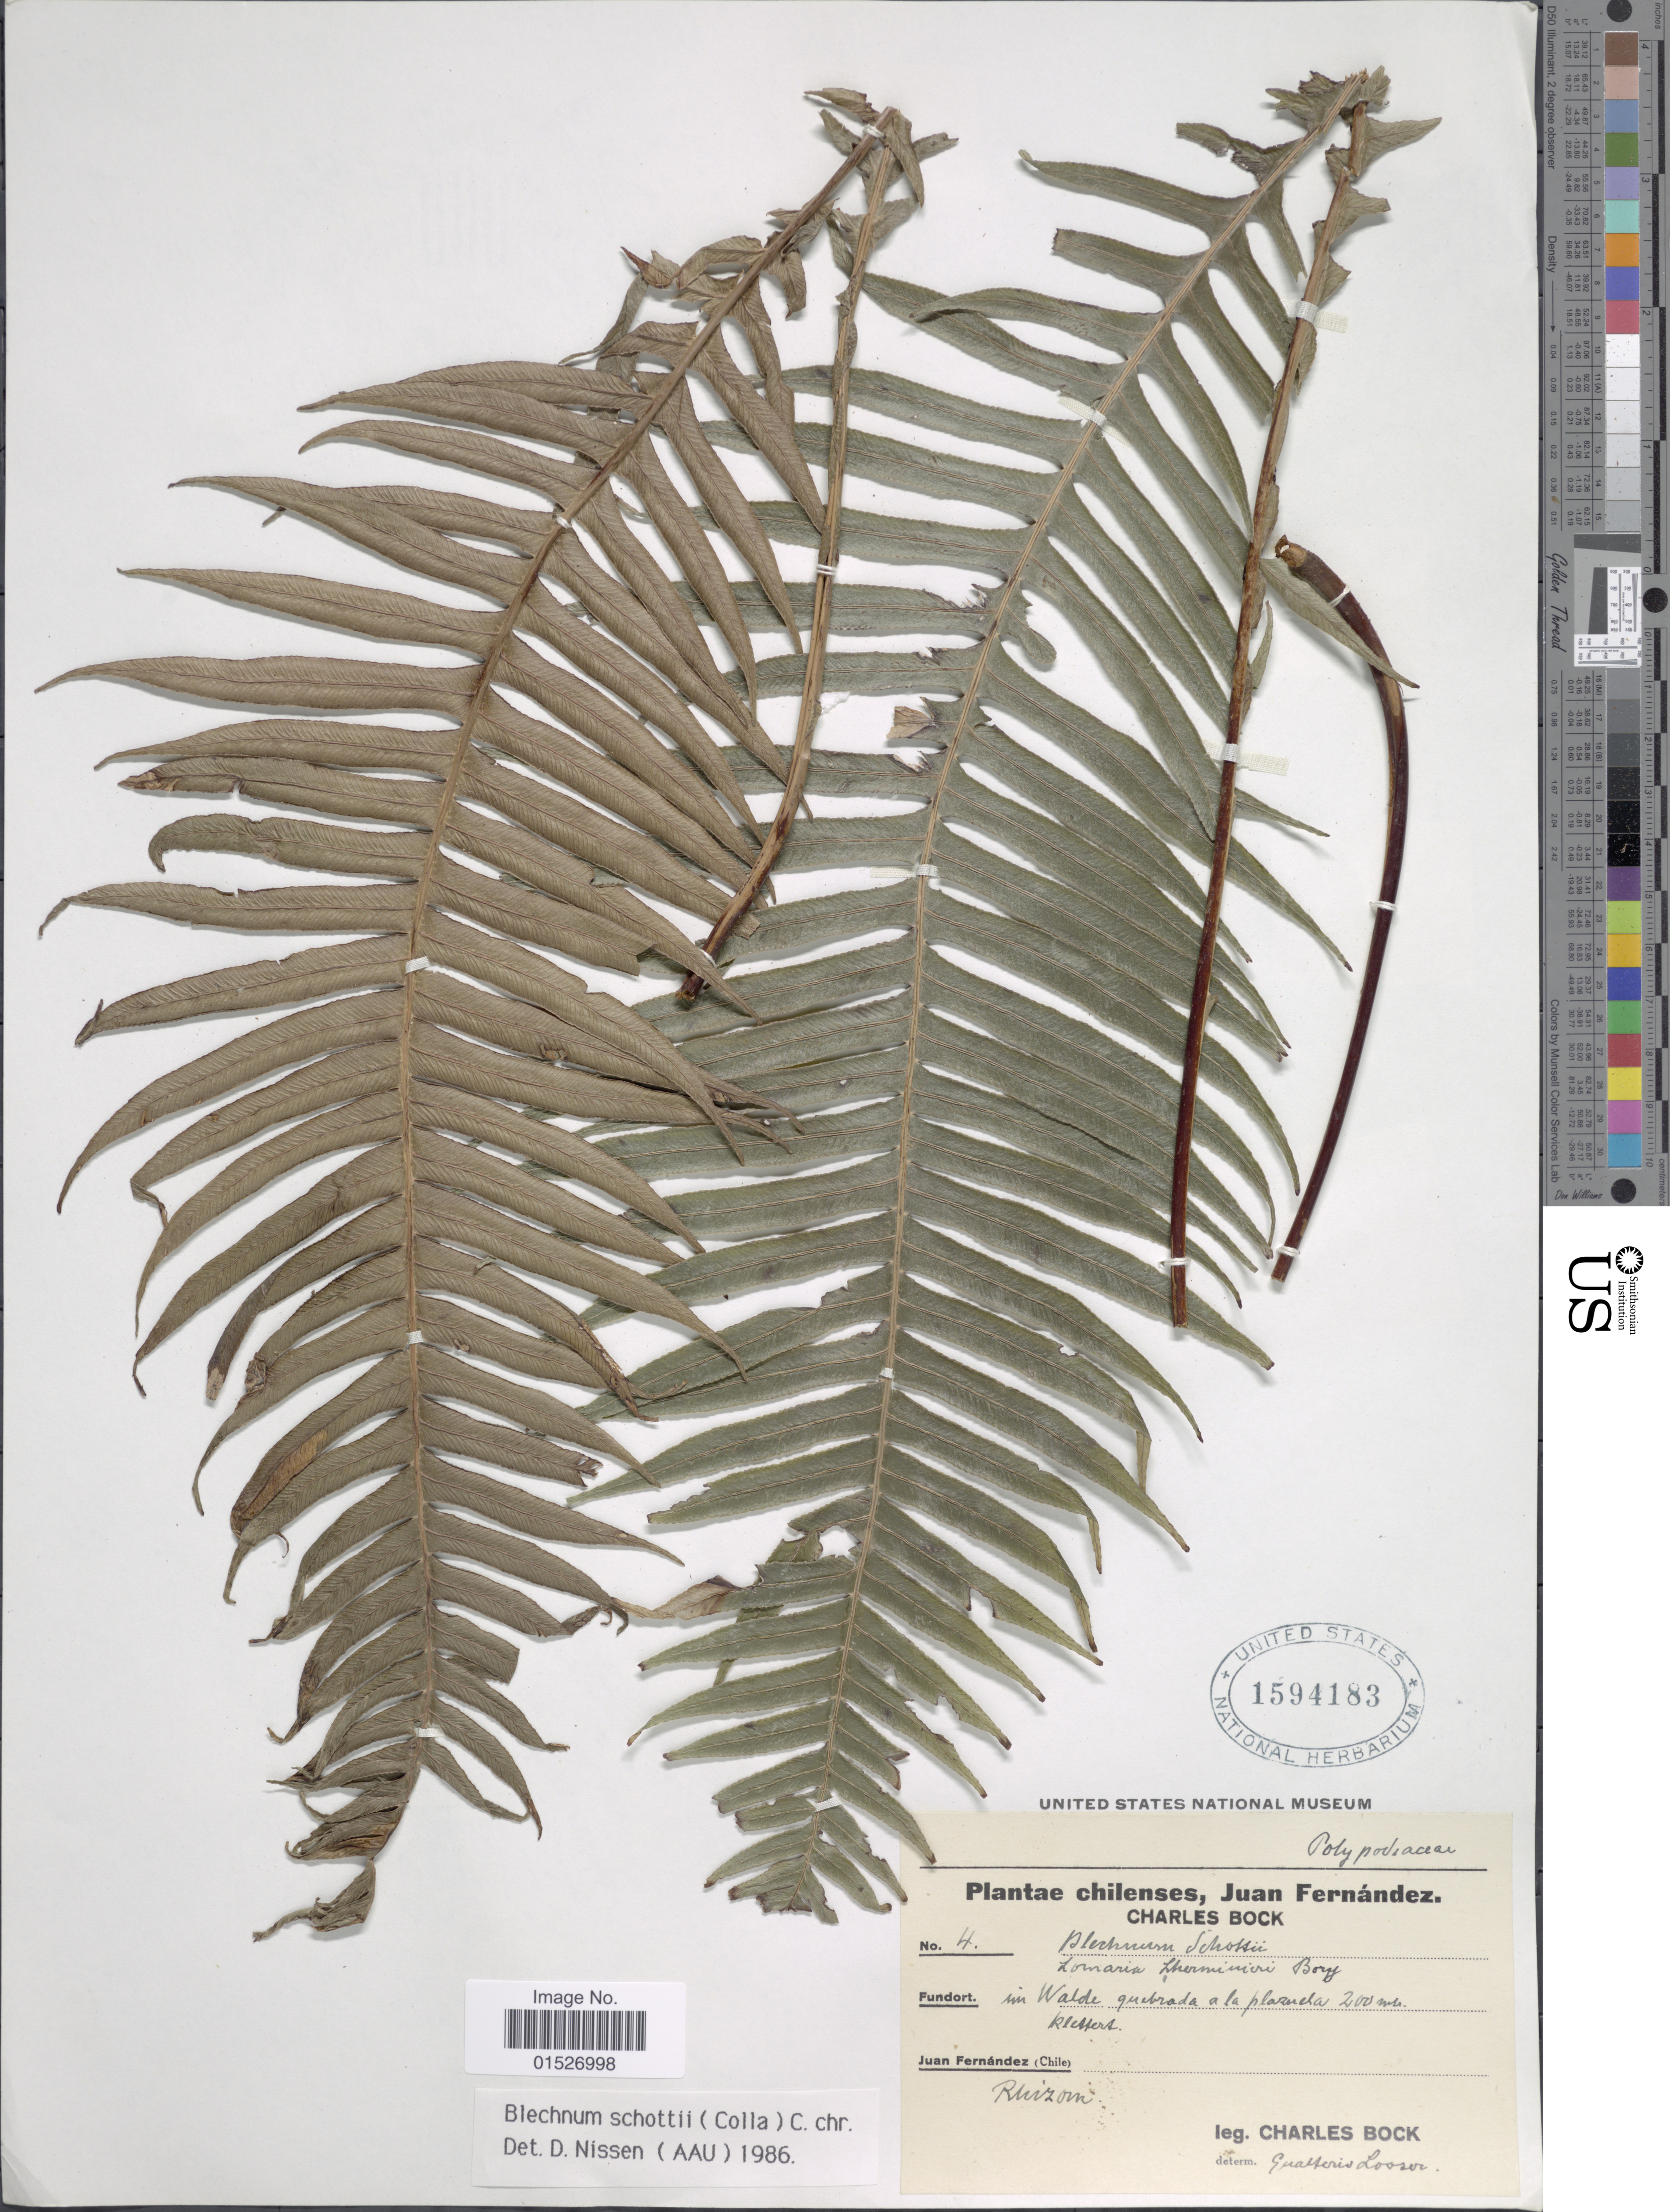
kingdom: Plantae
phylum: Tracheophyta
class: Polypodiopsida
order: Polypodiales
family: Blechnaceae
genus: Blechnum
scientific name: Blechnum schottii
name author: (Colla) C. Chr.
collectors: C. Bock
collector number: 4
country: Chile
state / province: Valparaíso (V)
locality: Juan Fernadez, in Walde quebrada a la plazuela.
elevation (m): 200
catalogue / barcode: US 1594183